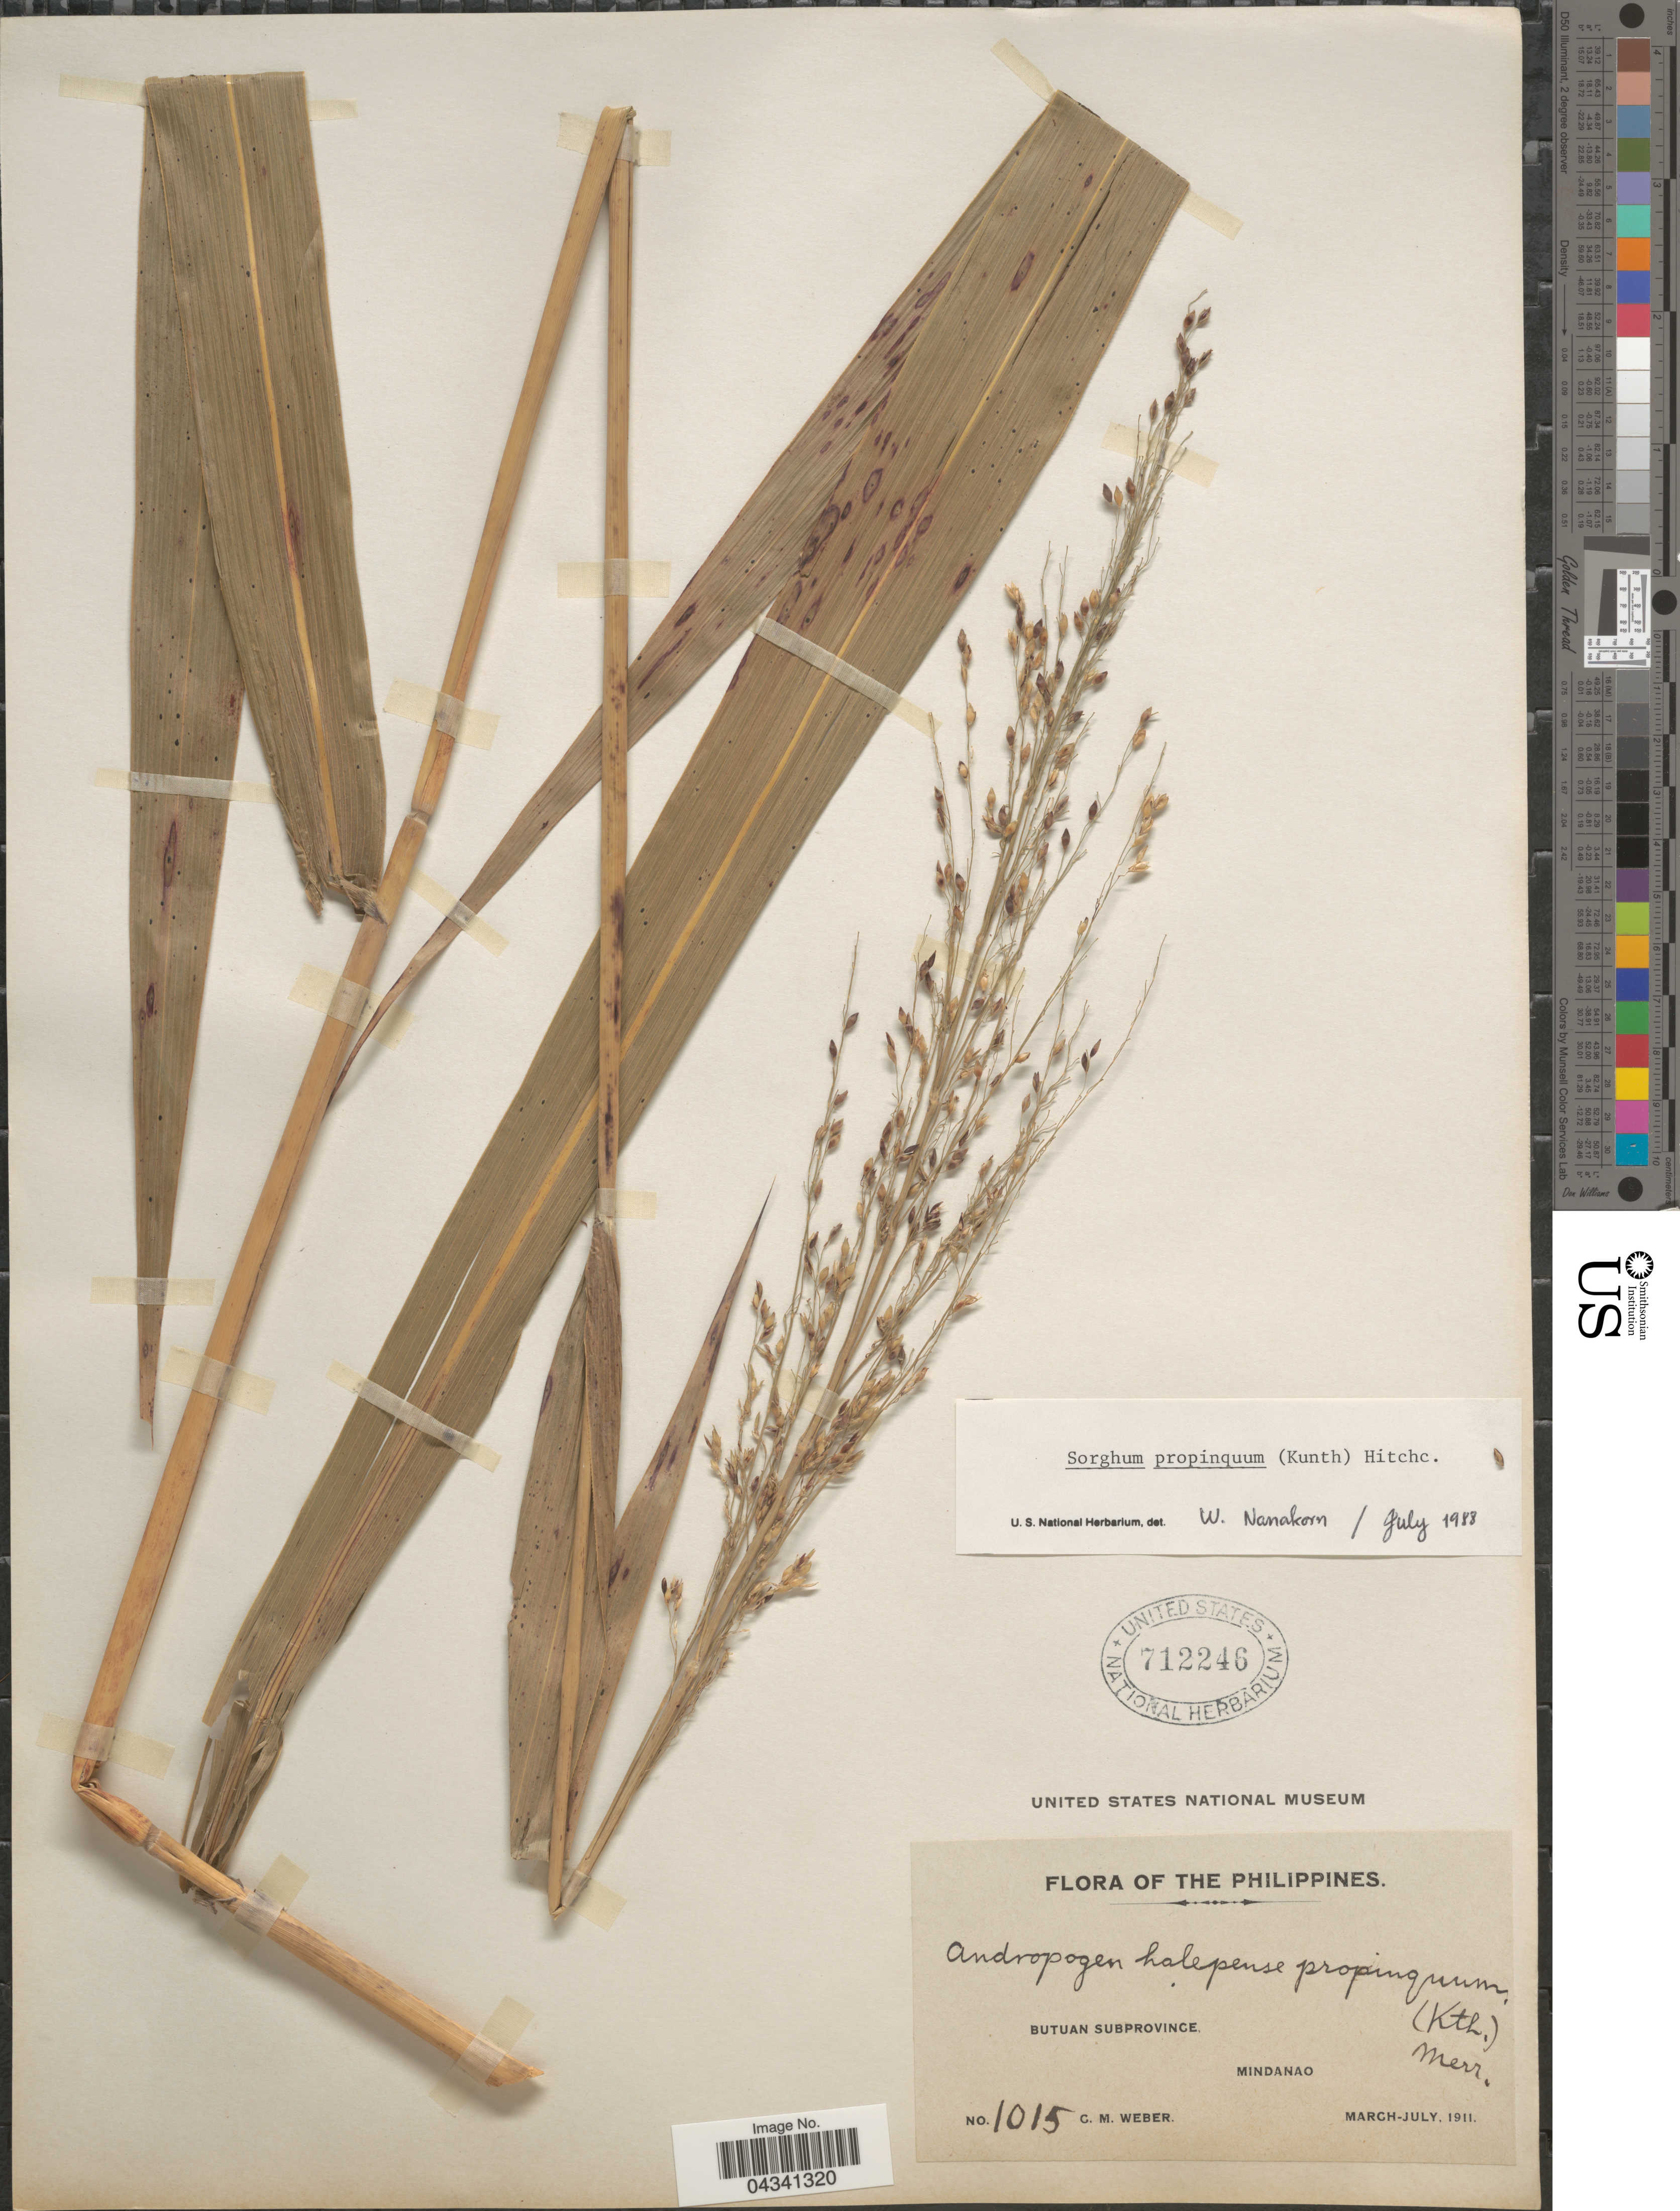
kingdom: Plantae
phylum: Tracheophyta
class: Liliopsida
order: Poales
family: Poaceae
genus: Sorghum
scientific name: Sorghum propinquum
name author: (Kunth) Hitchc.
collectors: C. M. Weber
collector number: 1015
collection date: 1911-03/1911-07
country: Philippines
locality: Butuan Subprovince. Mindanao.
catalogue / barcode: US 712246